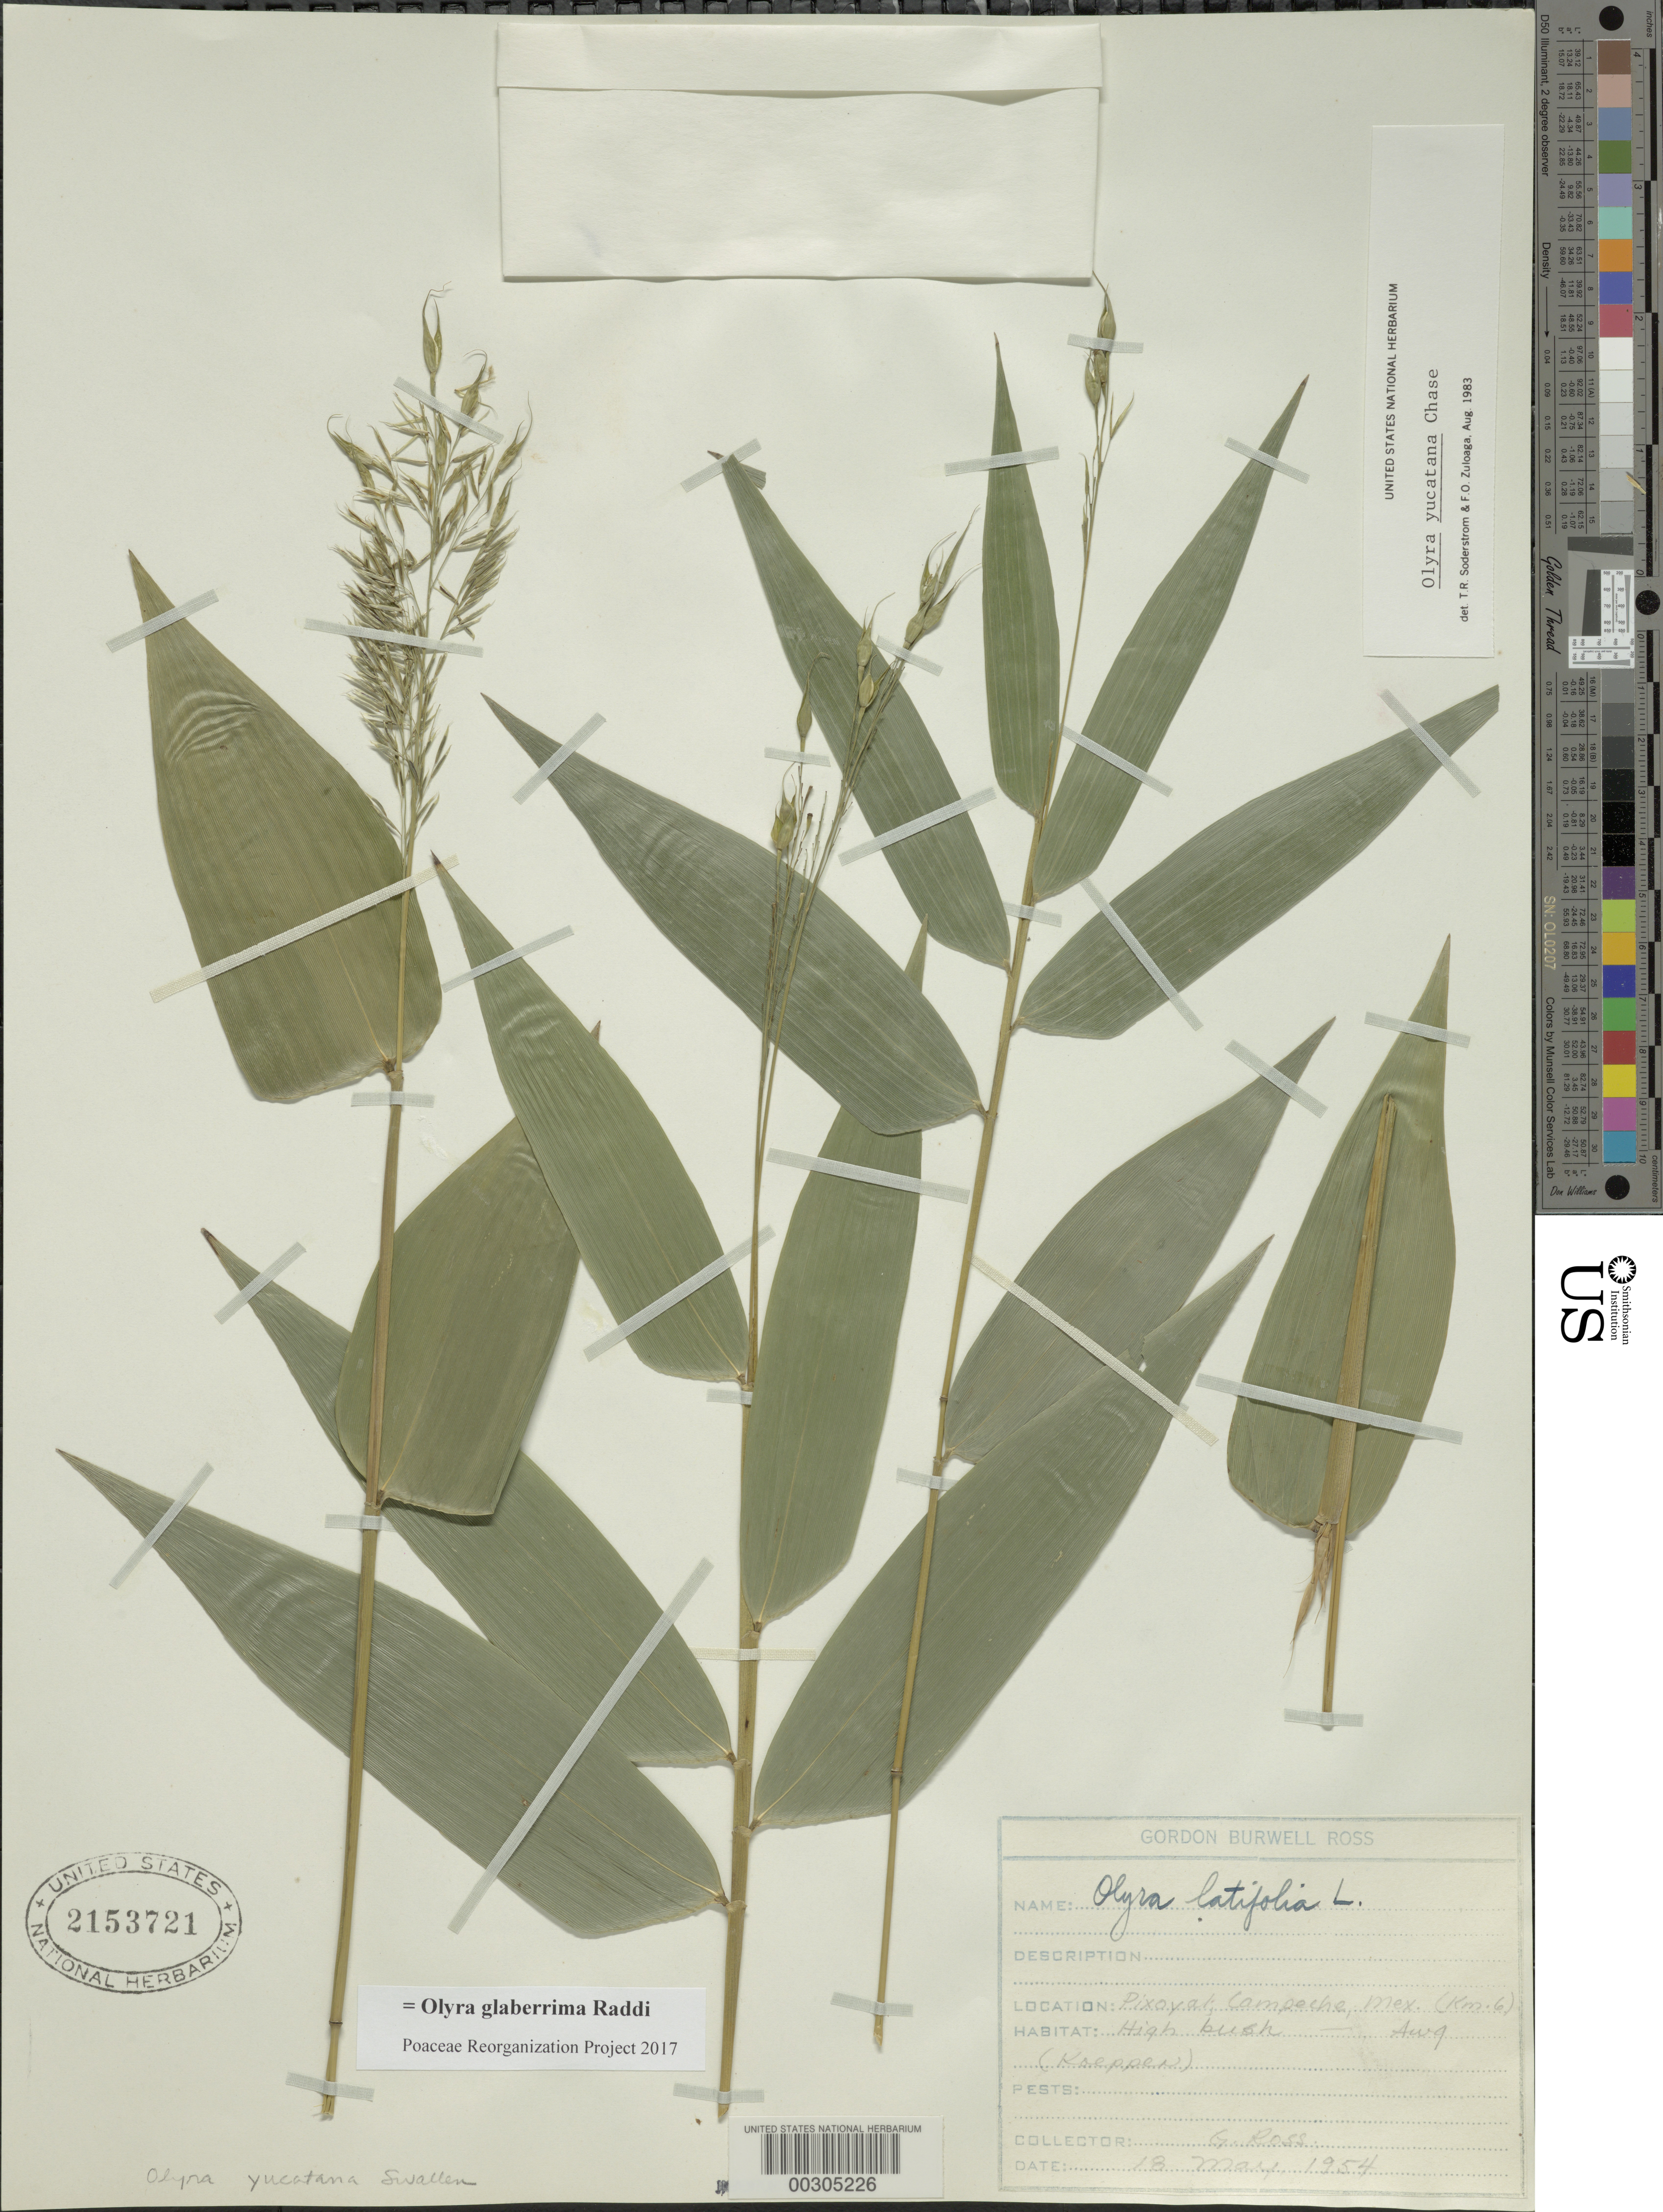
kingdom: Plantae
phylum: Tracheophyta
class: Liliopsida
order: Poales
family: Poaceae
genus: Olyra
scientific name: Olyra glaberrima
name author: Raddi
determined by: Poaceae Reorganization Project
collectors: G. B. Ross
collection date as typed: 18 May 1954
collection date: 1954-05-18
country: Mexico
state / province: Campeche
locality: Pixoyal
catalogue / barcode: US 2153721